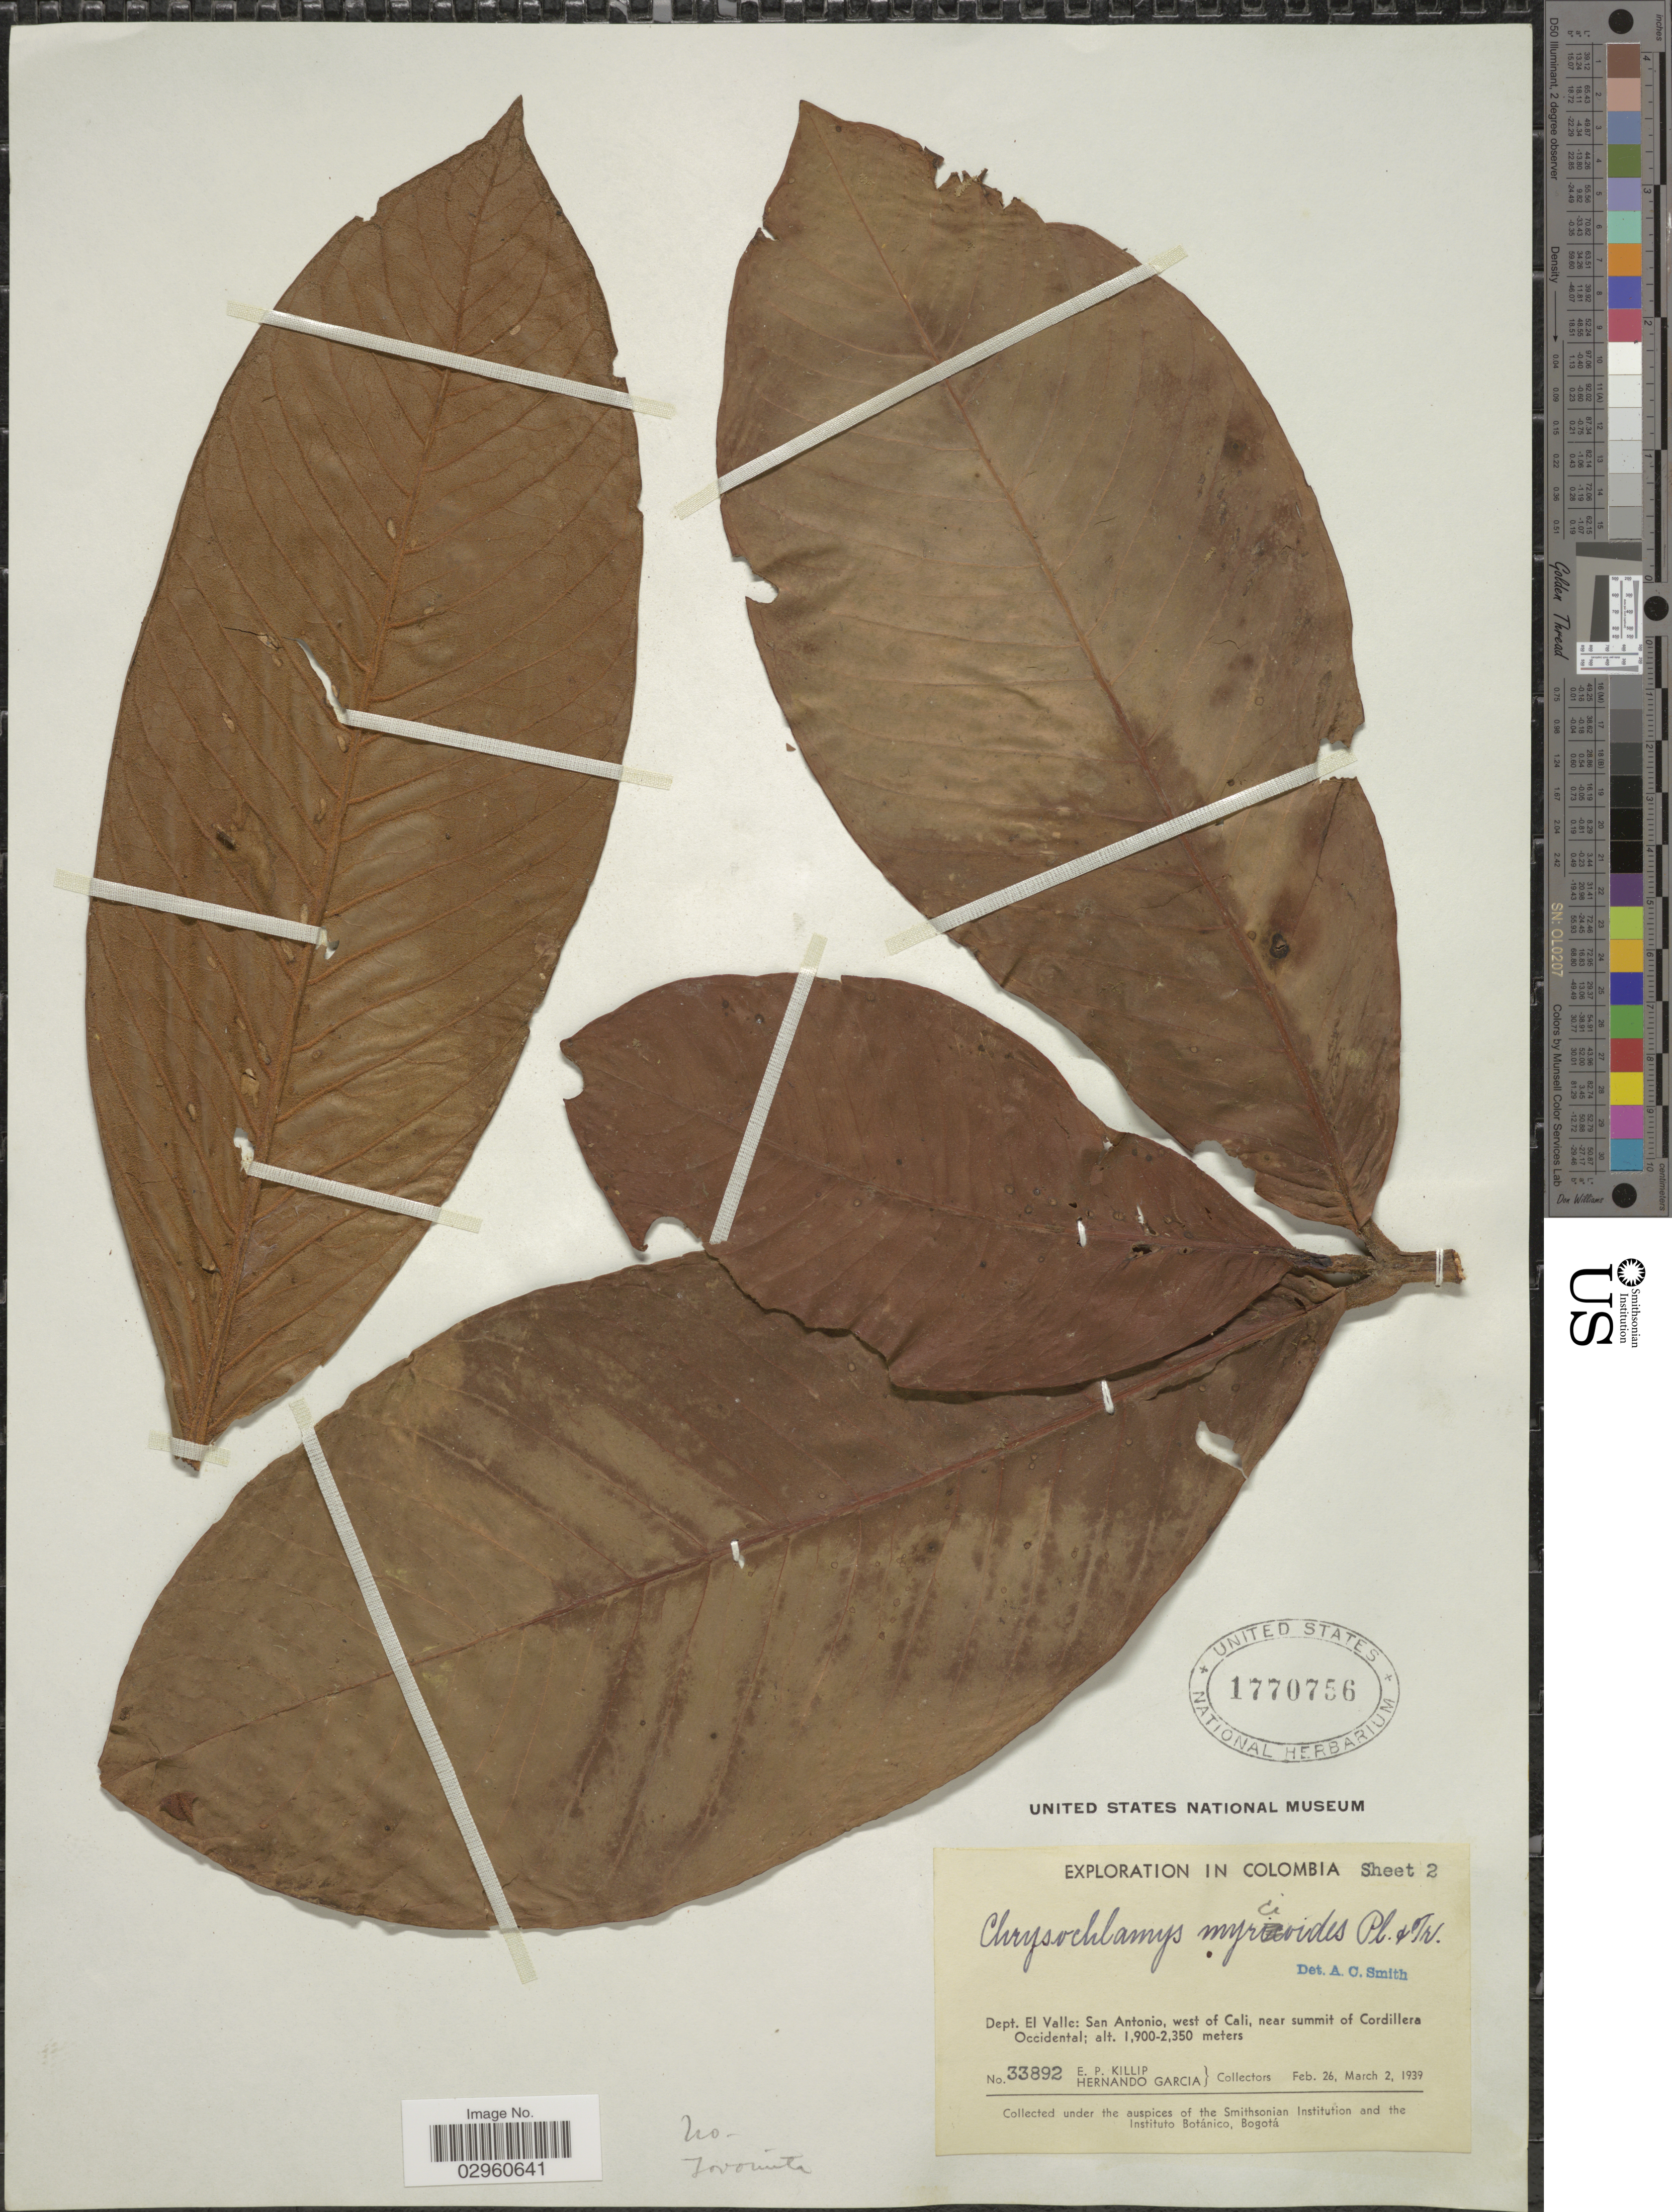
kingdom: Plantae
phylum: Tracheophyta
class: Magnoliopsida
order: Malpighiales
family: Clusiaceae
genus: Chrysochlamys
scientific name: Chrysochlamys myrcioides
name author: Planch. & Triana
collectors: E. P. Killip & H. Garcia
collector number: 33892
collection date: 1939-02-26/1939-03-02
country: Colombia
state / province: Valle del Cauca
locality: Dept. El Valle: San Antonio, west of Cali, near summit of Cordillera Occidental.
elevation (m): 1900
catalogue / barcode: US 1770756